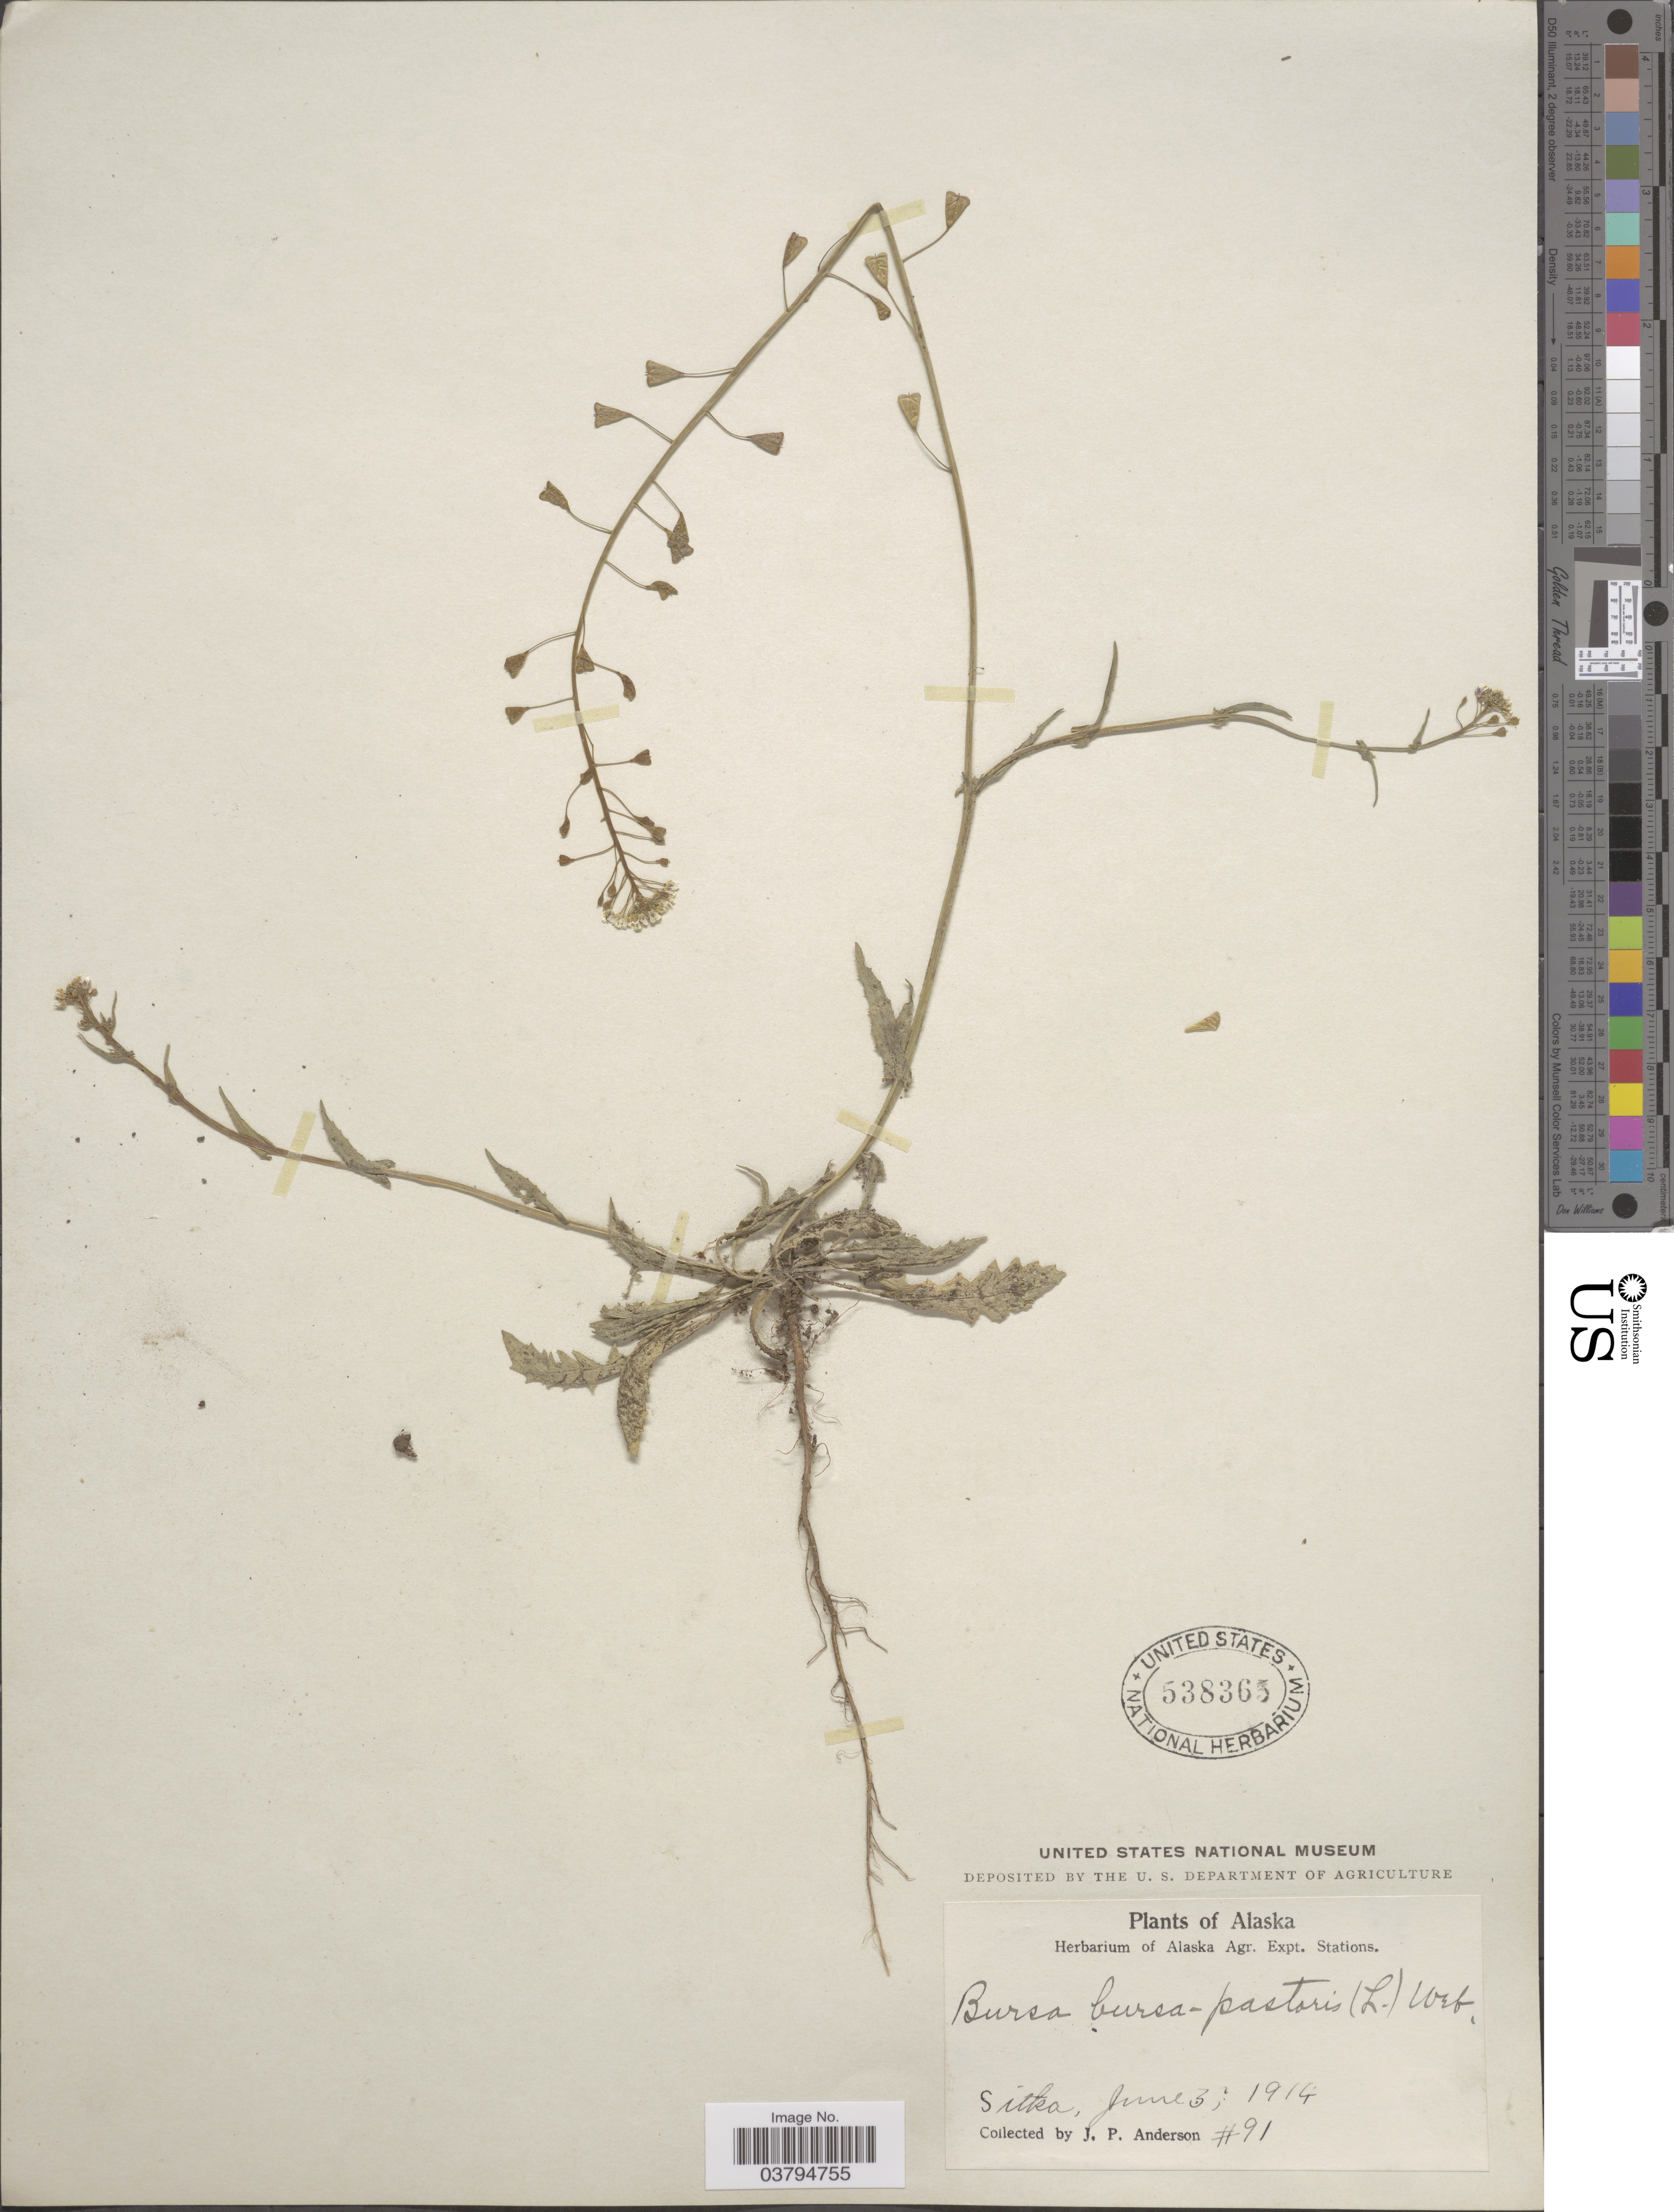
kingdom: Plantae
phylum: Tracheophyta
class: Magnoliopsida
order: Brassicales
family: Brassicaceae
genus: Capsella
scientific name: Capsella bursa-pastoris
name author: (L.) Medik.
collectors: J. P. Anderson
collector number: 91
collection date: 1914-06-03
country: United States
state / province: Alaska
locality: Sitka.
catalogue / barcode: US 538365